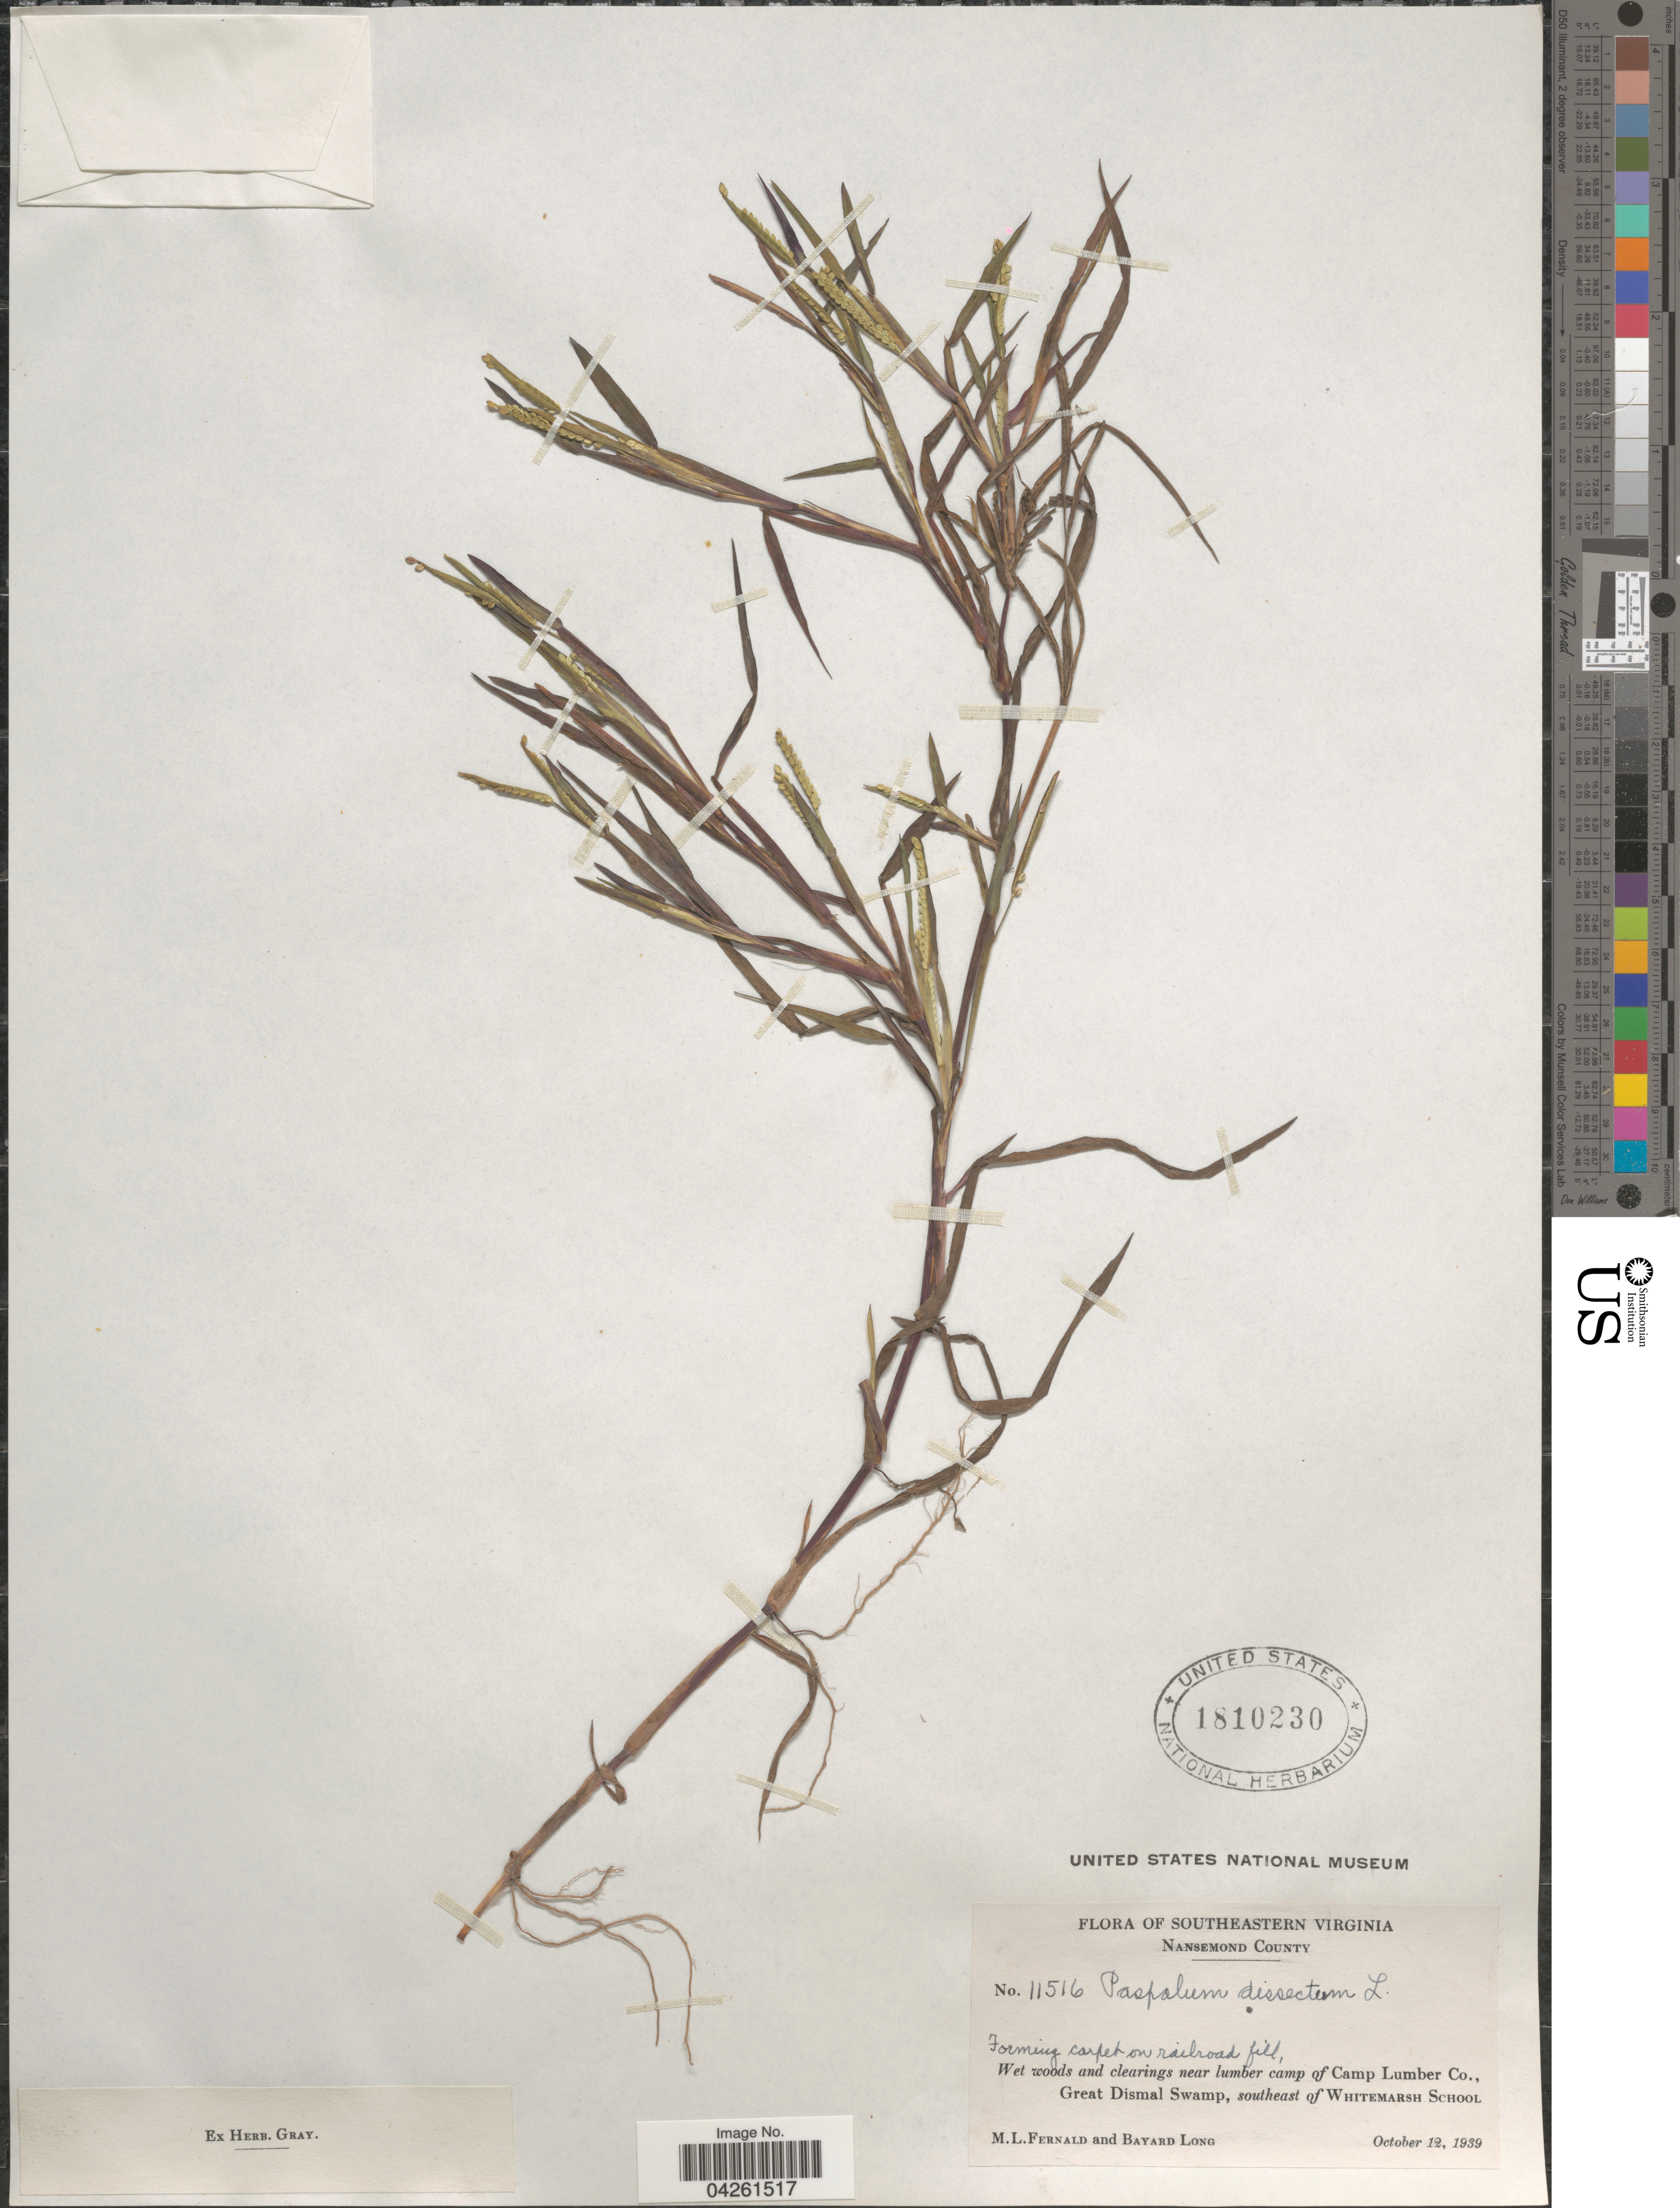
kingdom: Plantae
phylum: Tracheophyta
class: Liliopsida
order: Poales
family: Poaceae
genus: Paspalum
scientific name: Paspalum dissectum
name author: (L.) L.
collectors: M. L. Fernald & B. Long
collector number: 11516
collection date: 1939-10-12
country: United States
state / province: Virginia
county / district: City of Suffolk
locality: Southeastern Virginia. Nansemond County. Wet woods and clearings near lumber camp of Camp Lumber Co., Great Dismal Swamp, southeast of Whitemarsh School.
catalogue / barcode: US 1810230